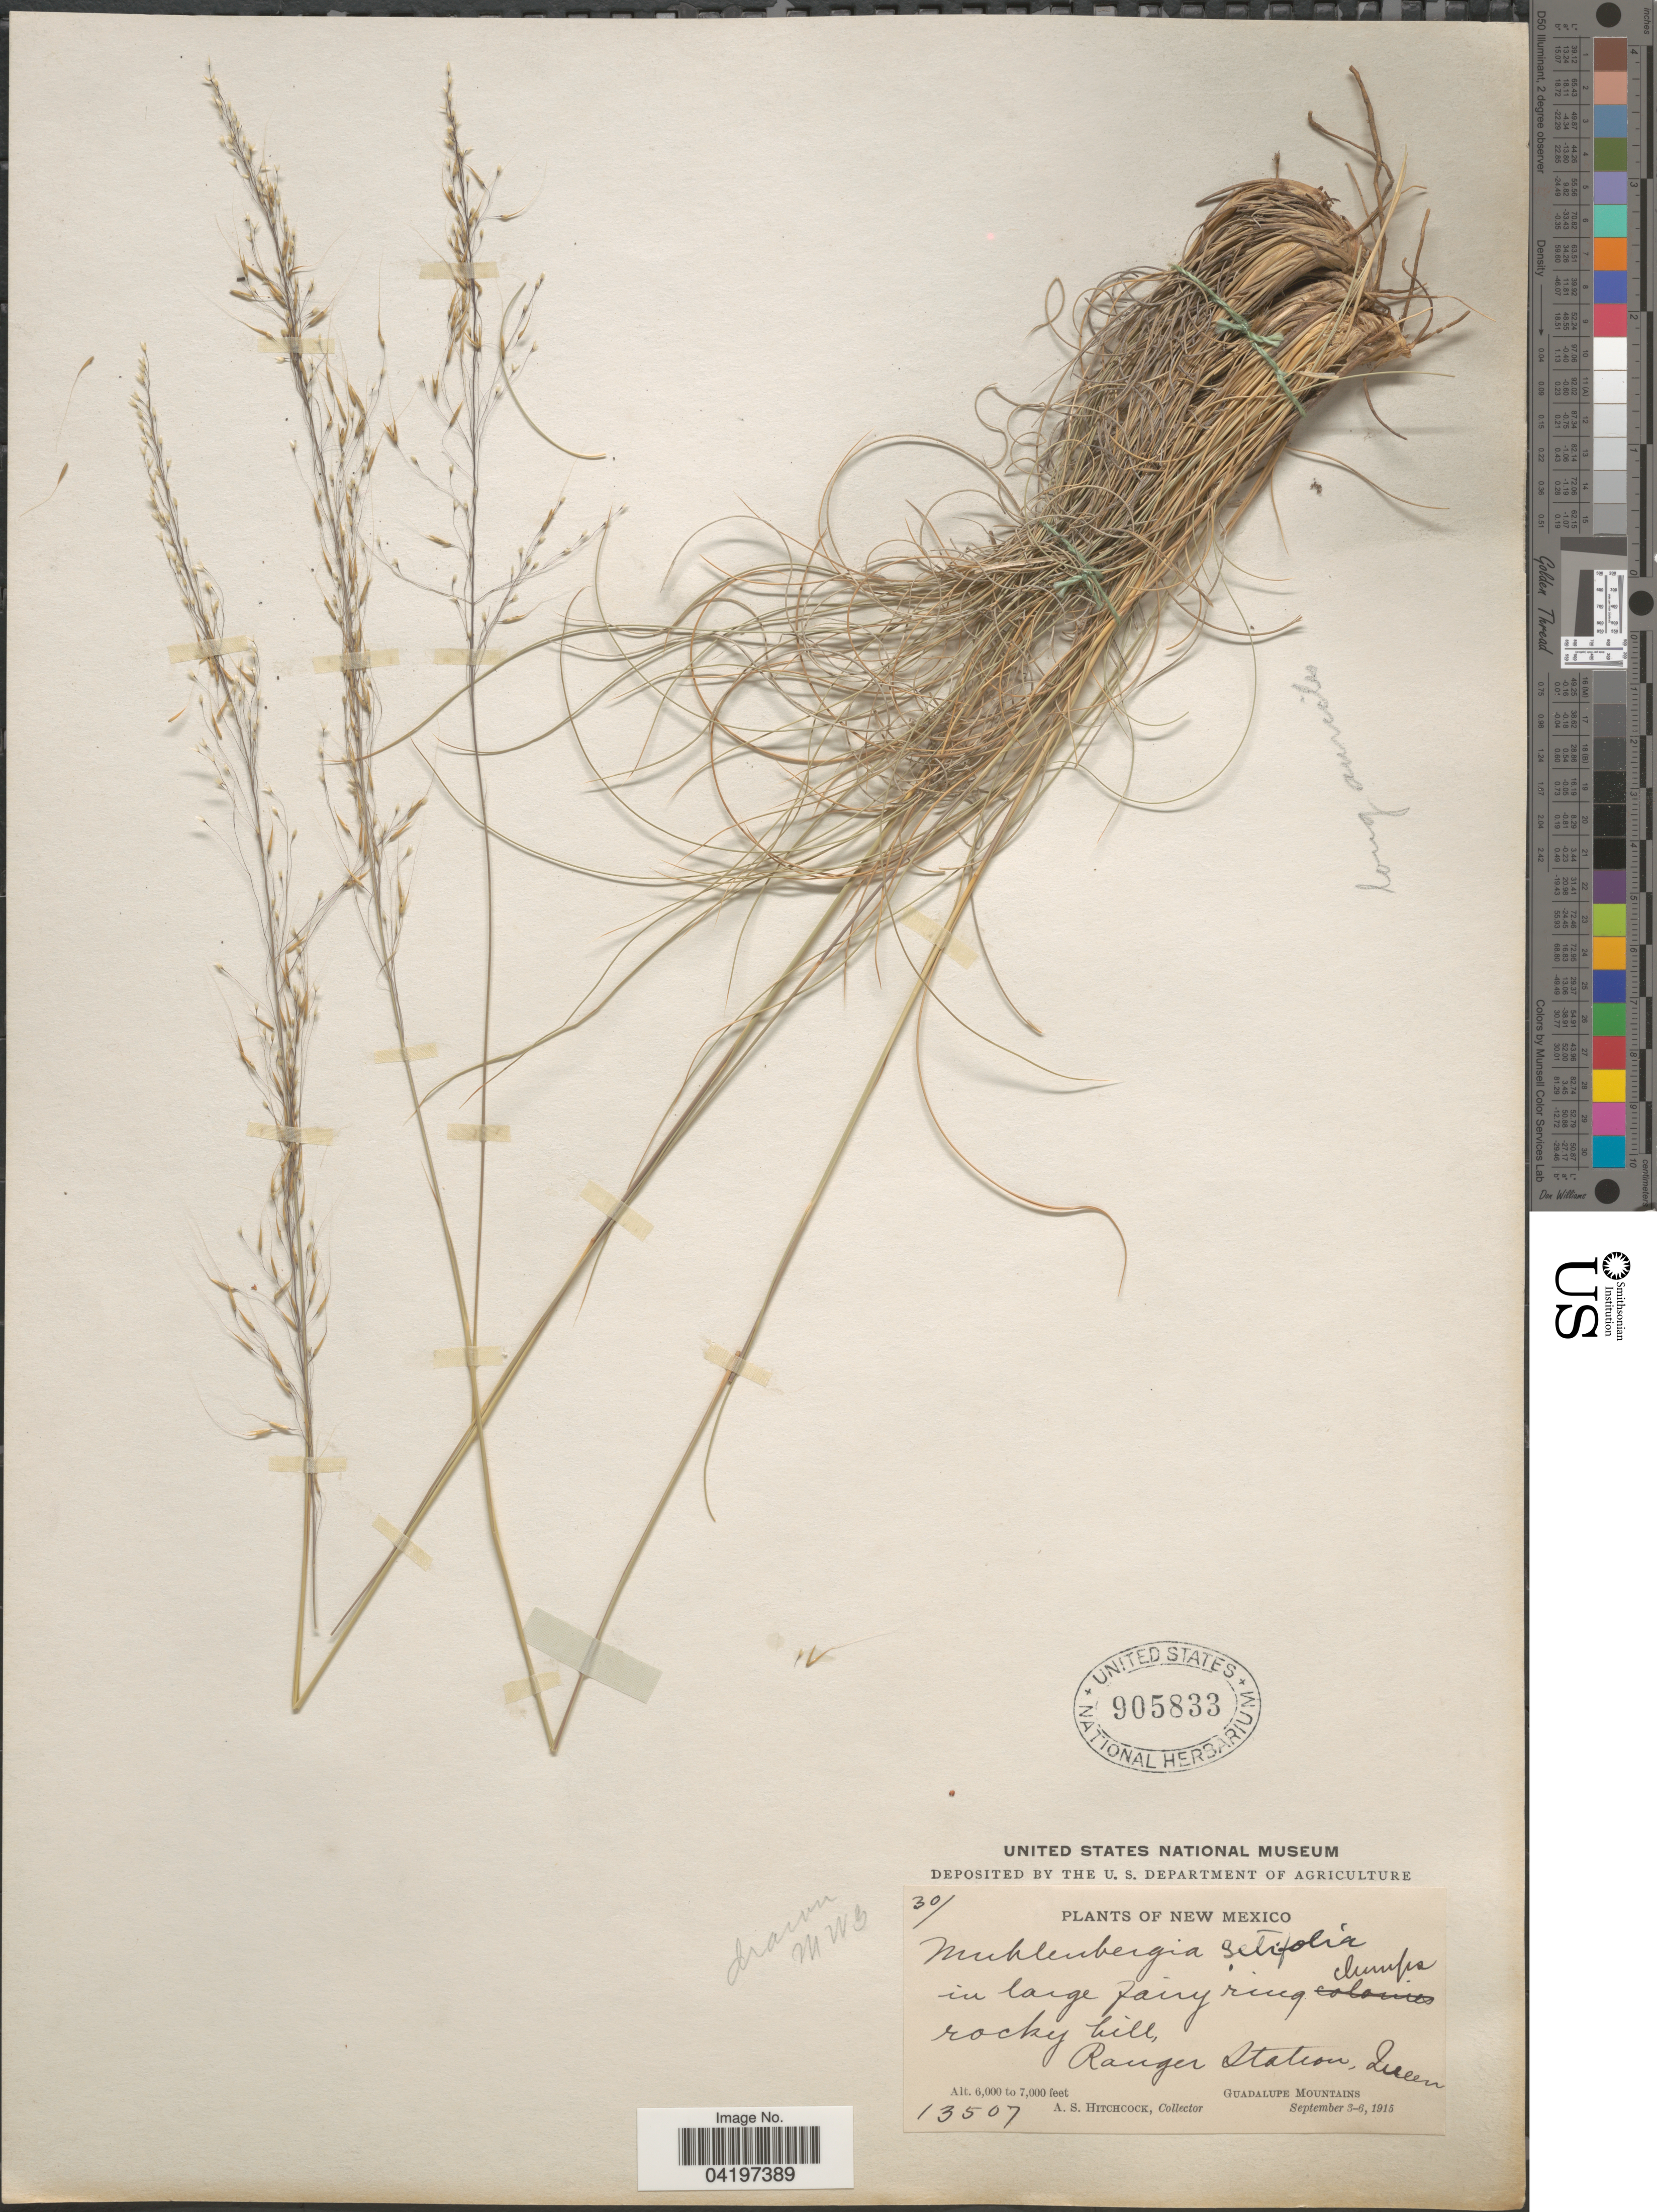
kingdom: Plantae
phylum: Tracheophyta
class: Liliopsida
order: Poales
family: Poaceae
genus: Muhlenbergia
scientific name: Muhlenbergia setifolia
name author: Vasey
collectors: A. S. Hitchcock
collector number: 13507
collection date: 1915-09-03/1915-09-06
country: United States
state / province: New Mexico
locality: Ranger Station, Queen. Guadalupe Mountains.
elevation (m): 1829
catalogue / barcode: US 905833